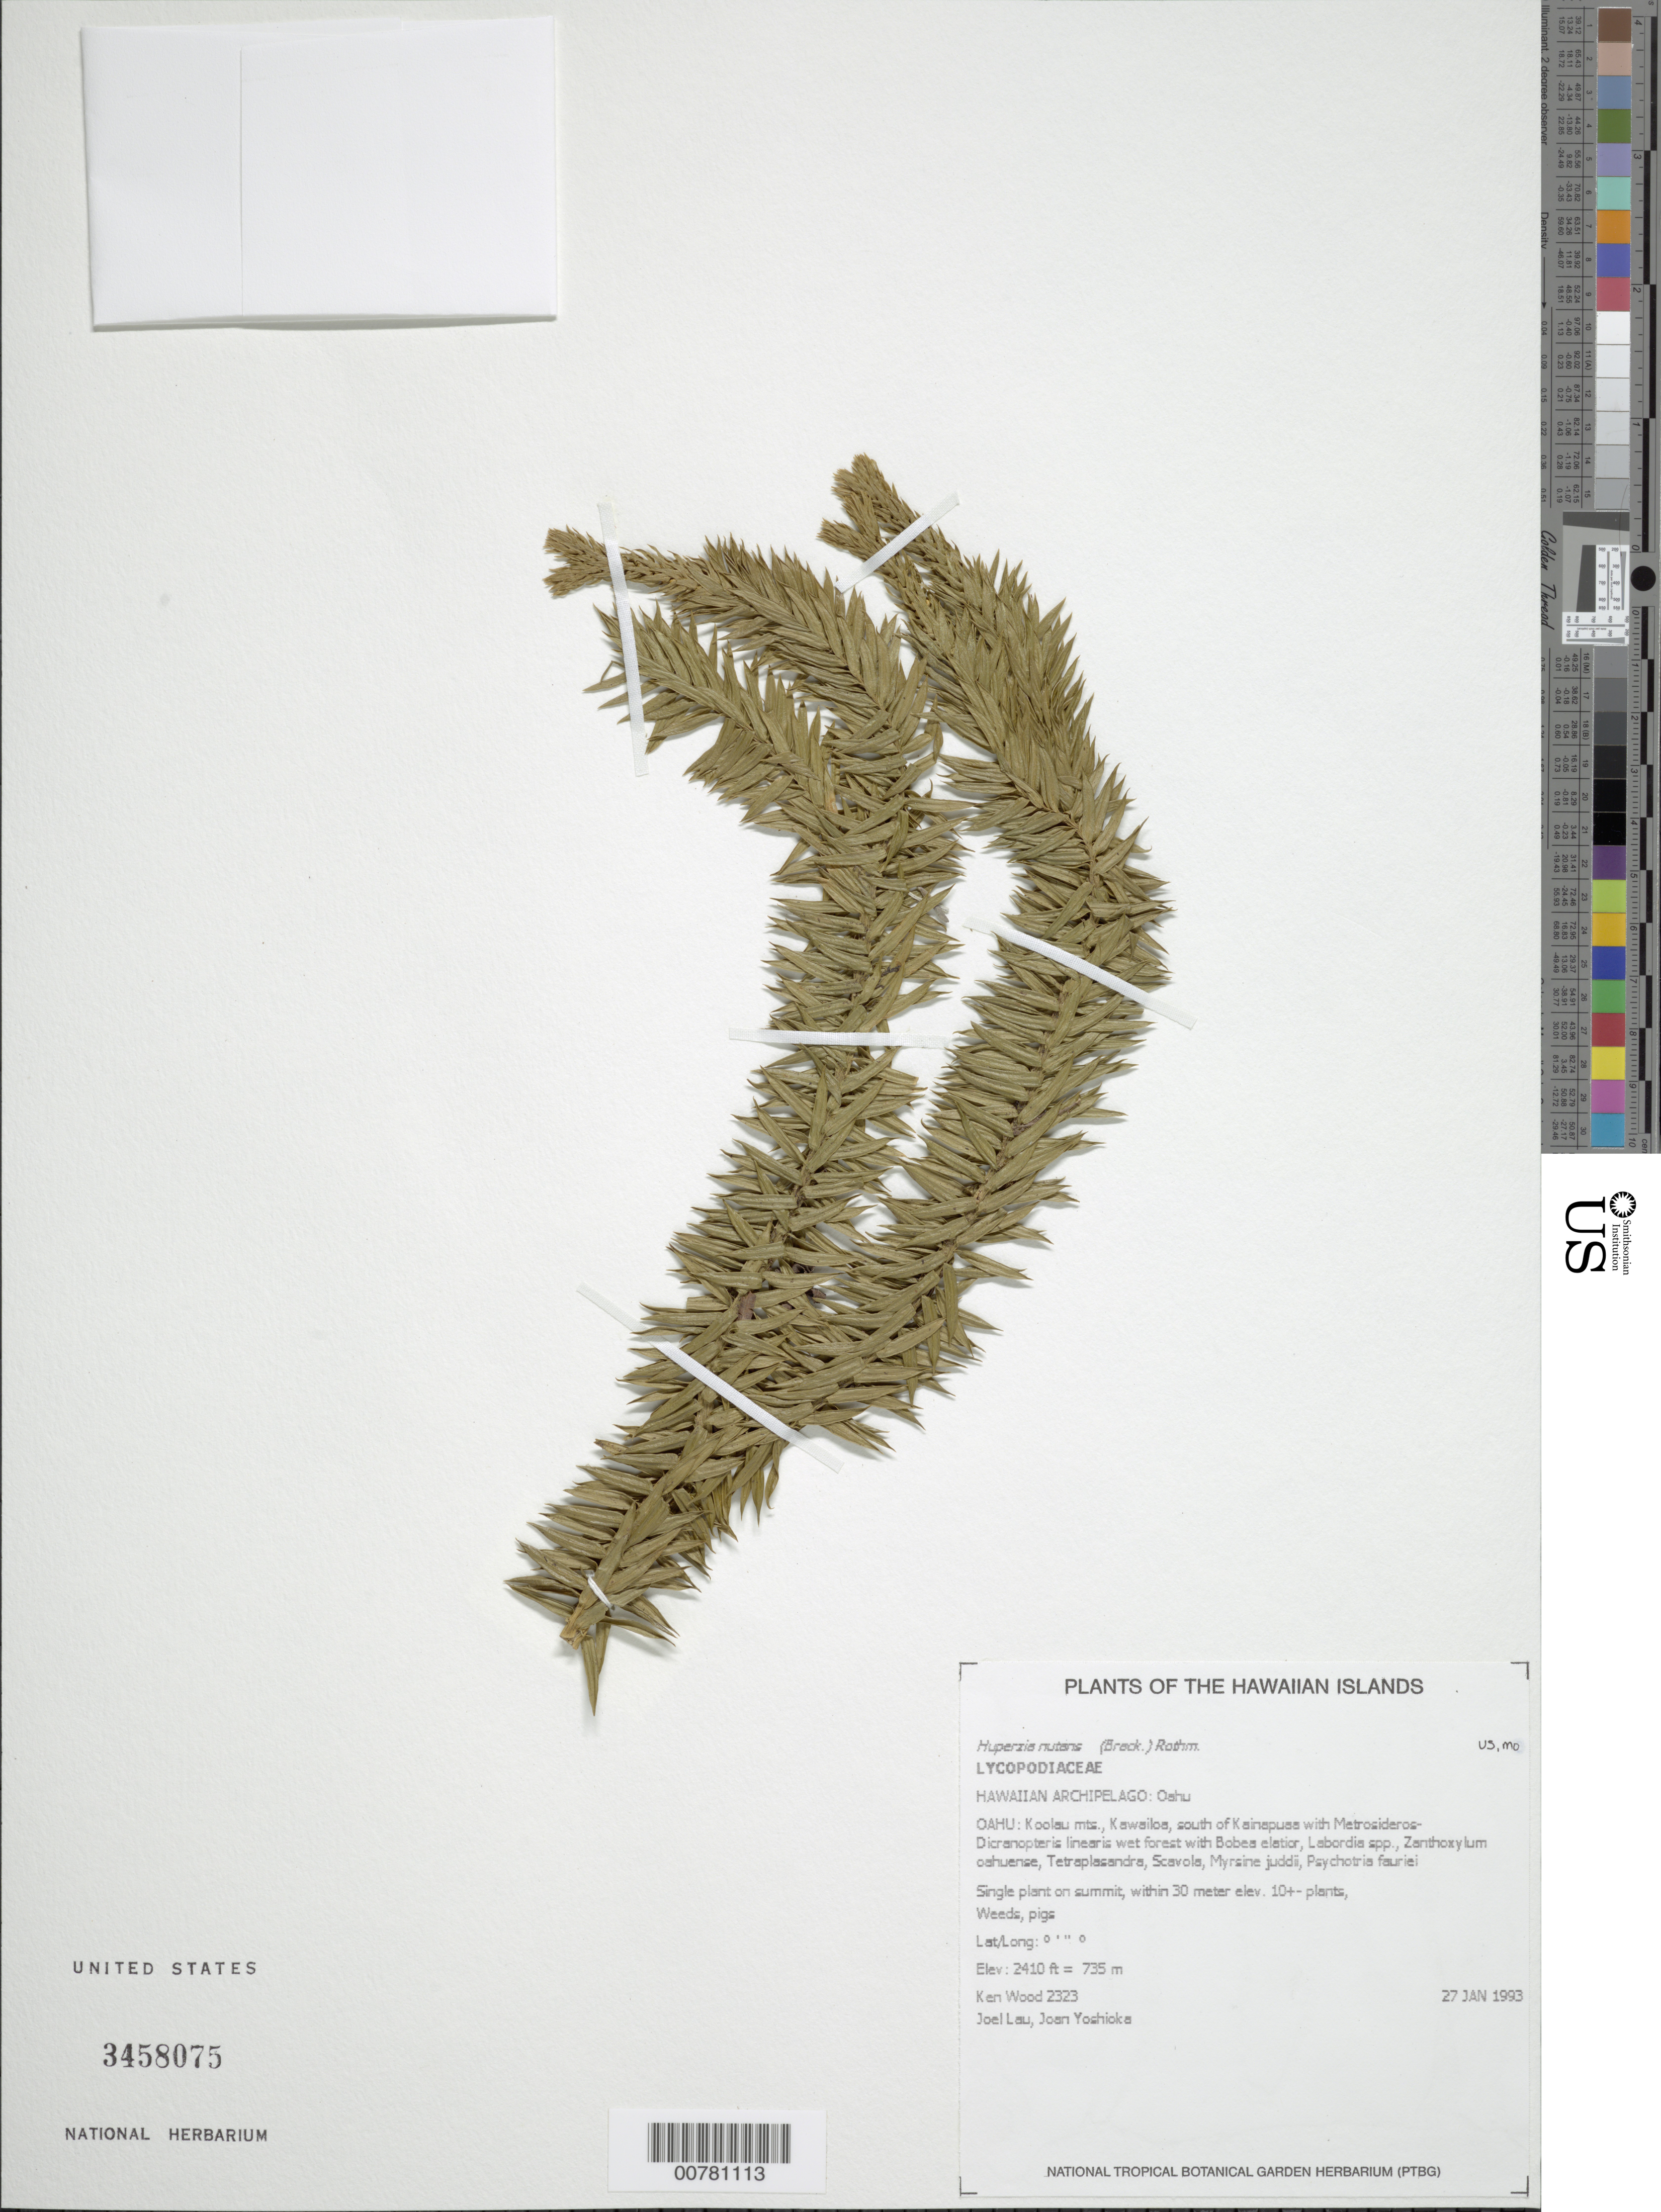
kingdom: Plantae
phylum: Tracheophyta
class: Lycopodiopsida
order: Lycopodiales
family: Lycopodiaceae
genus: Phlegmariurus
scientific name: Phlegmariurus nutans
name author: (Brack.) W.H. Wagner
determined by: Field, A. R.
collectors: K. R. Wood, J. Lau & Yoshioka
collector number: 2323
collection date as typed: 27 Jan 1993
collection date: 1993-01-27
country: United States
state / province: Hawaii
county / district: Honolulu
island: Oahu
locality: Koolau mountains, south of Kainapuaa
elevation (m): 735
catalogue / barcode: US 3458075